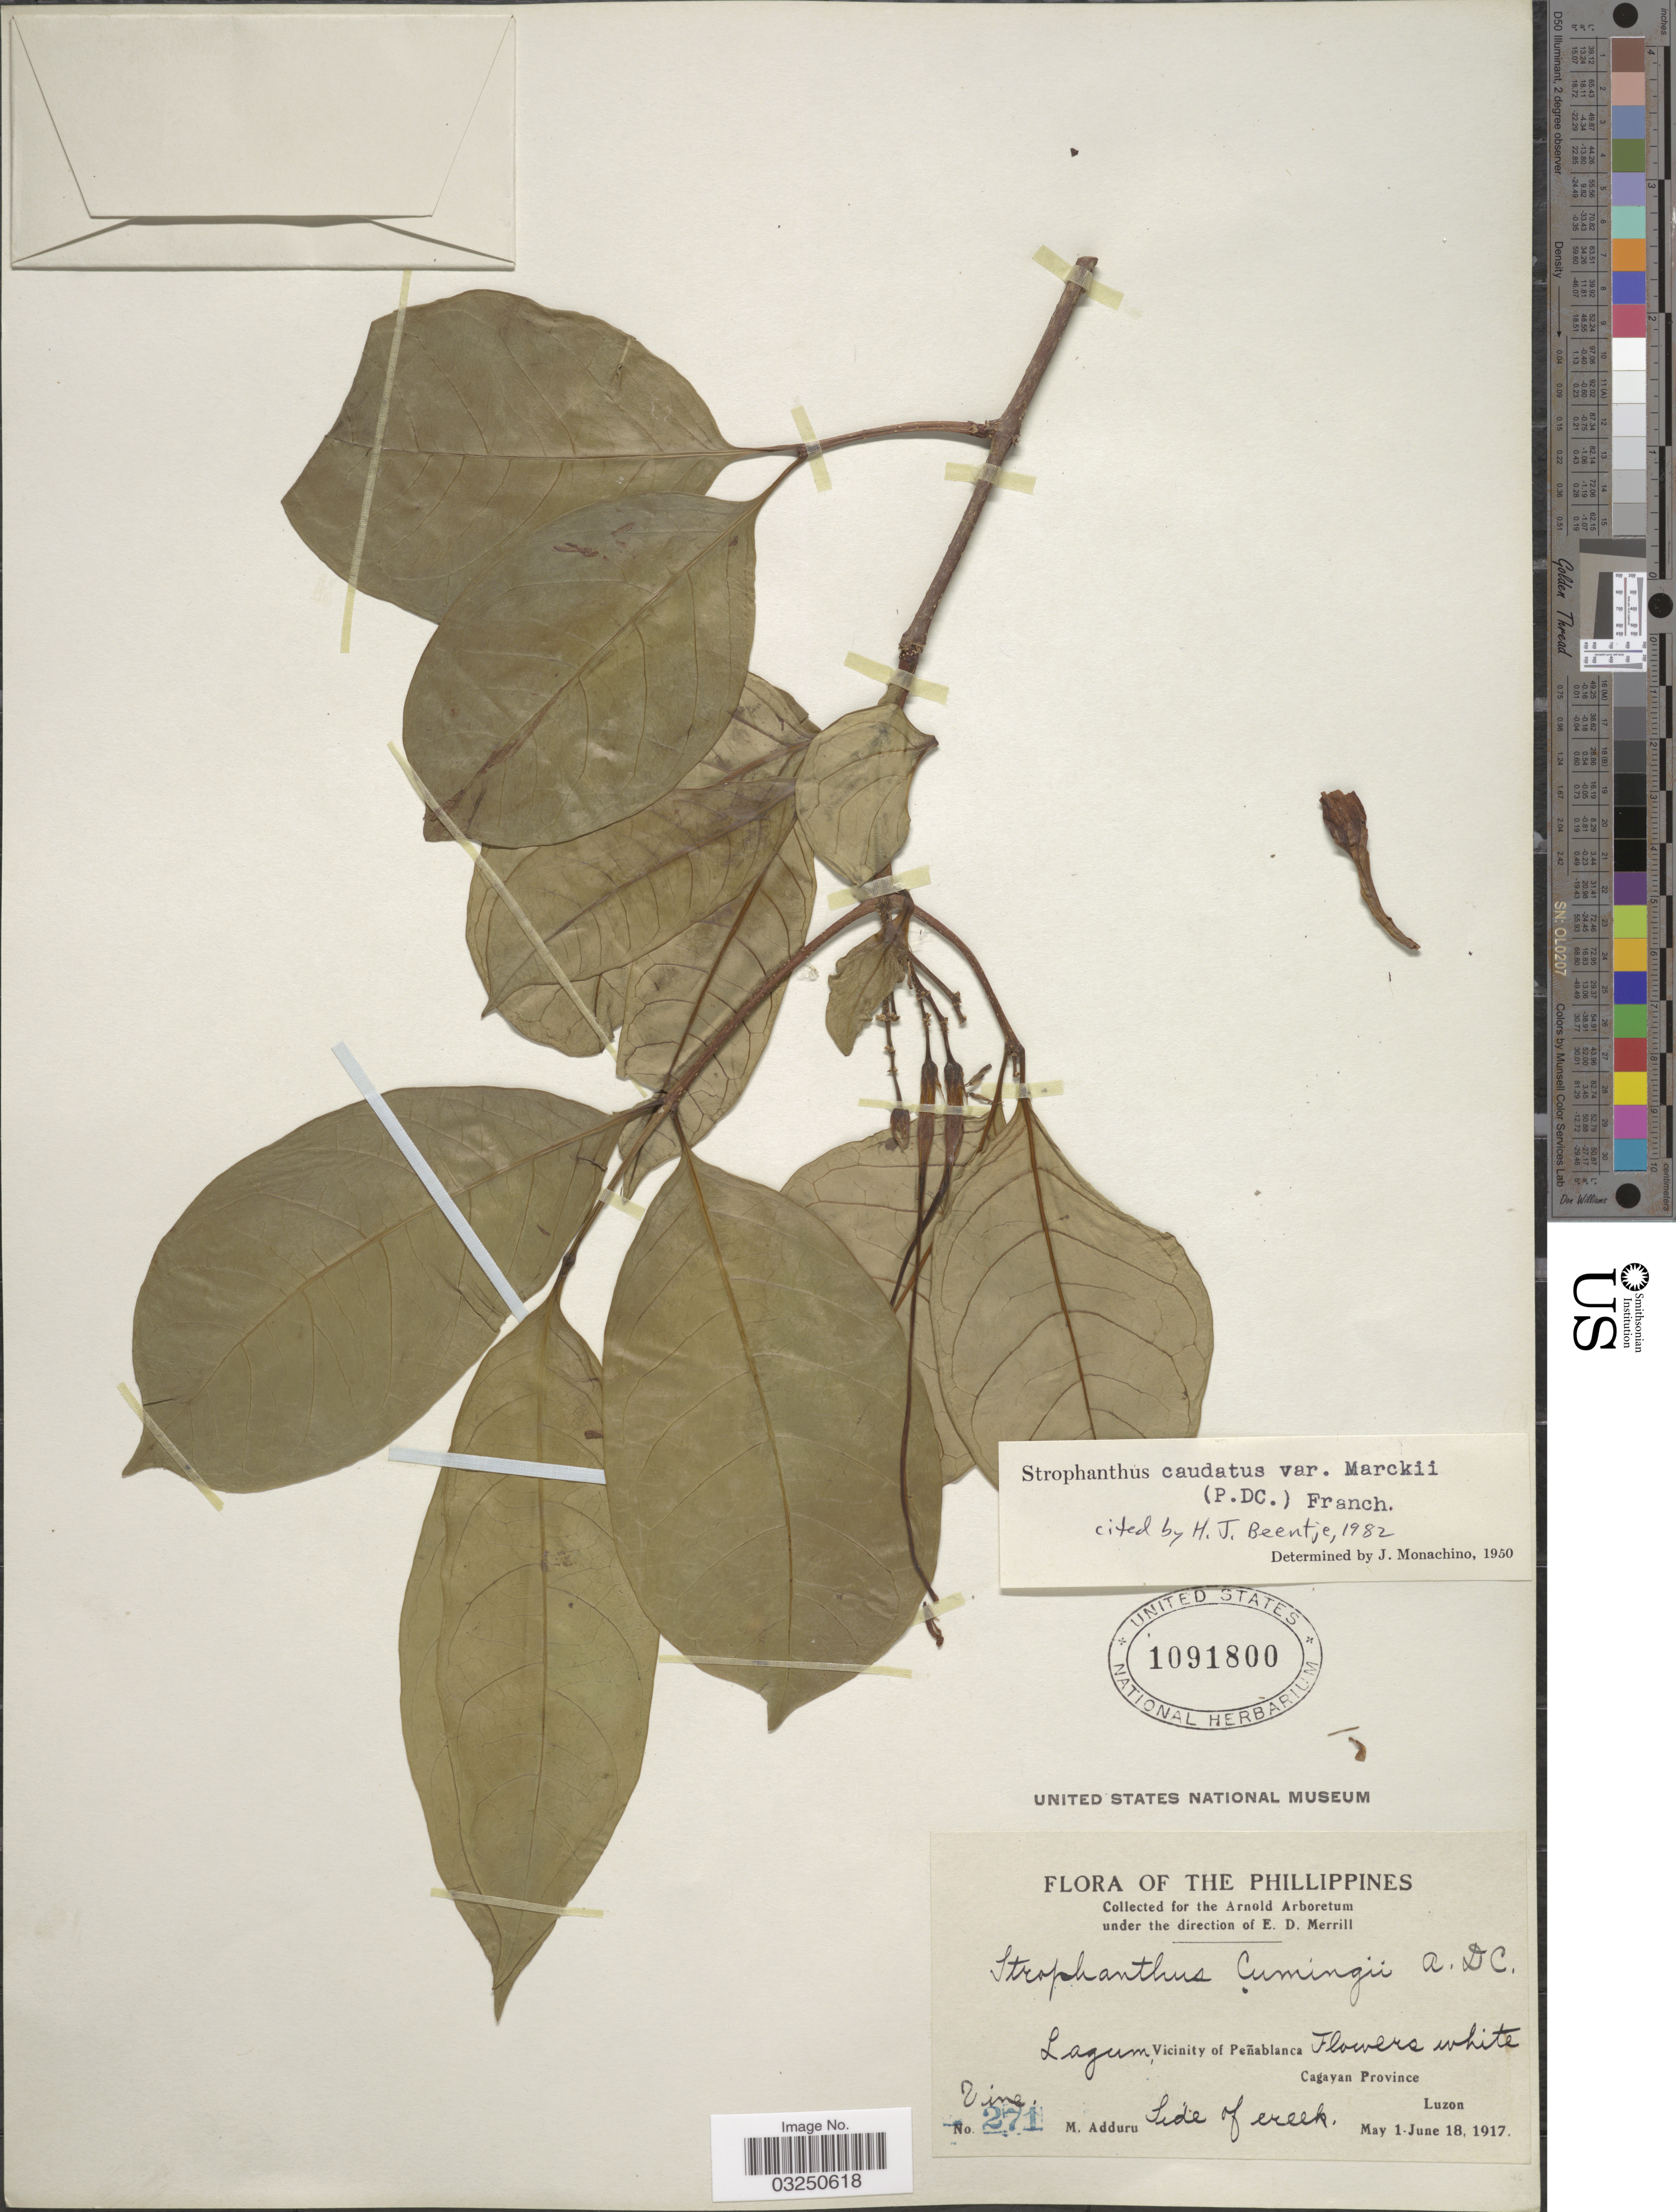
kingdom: Plantae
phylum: Tracheophyta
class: Magnoliopsida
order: Gentianales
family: Apocynaceae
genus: Strophanthus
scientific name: Strophanthus caudatus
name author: (L.) Kurz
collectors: M. Adduru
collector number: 271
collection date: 1917-05-01/1917-06-18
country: Philippines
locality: Lagum, Vicinity of Peñablanca. Cagayan Province. Luzon.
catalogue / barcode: US 1091800